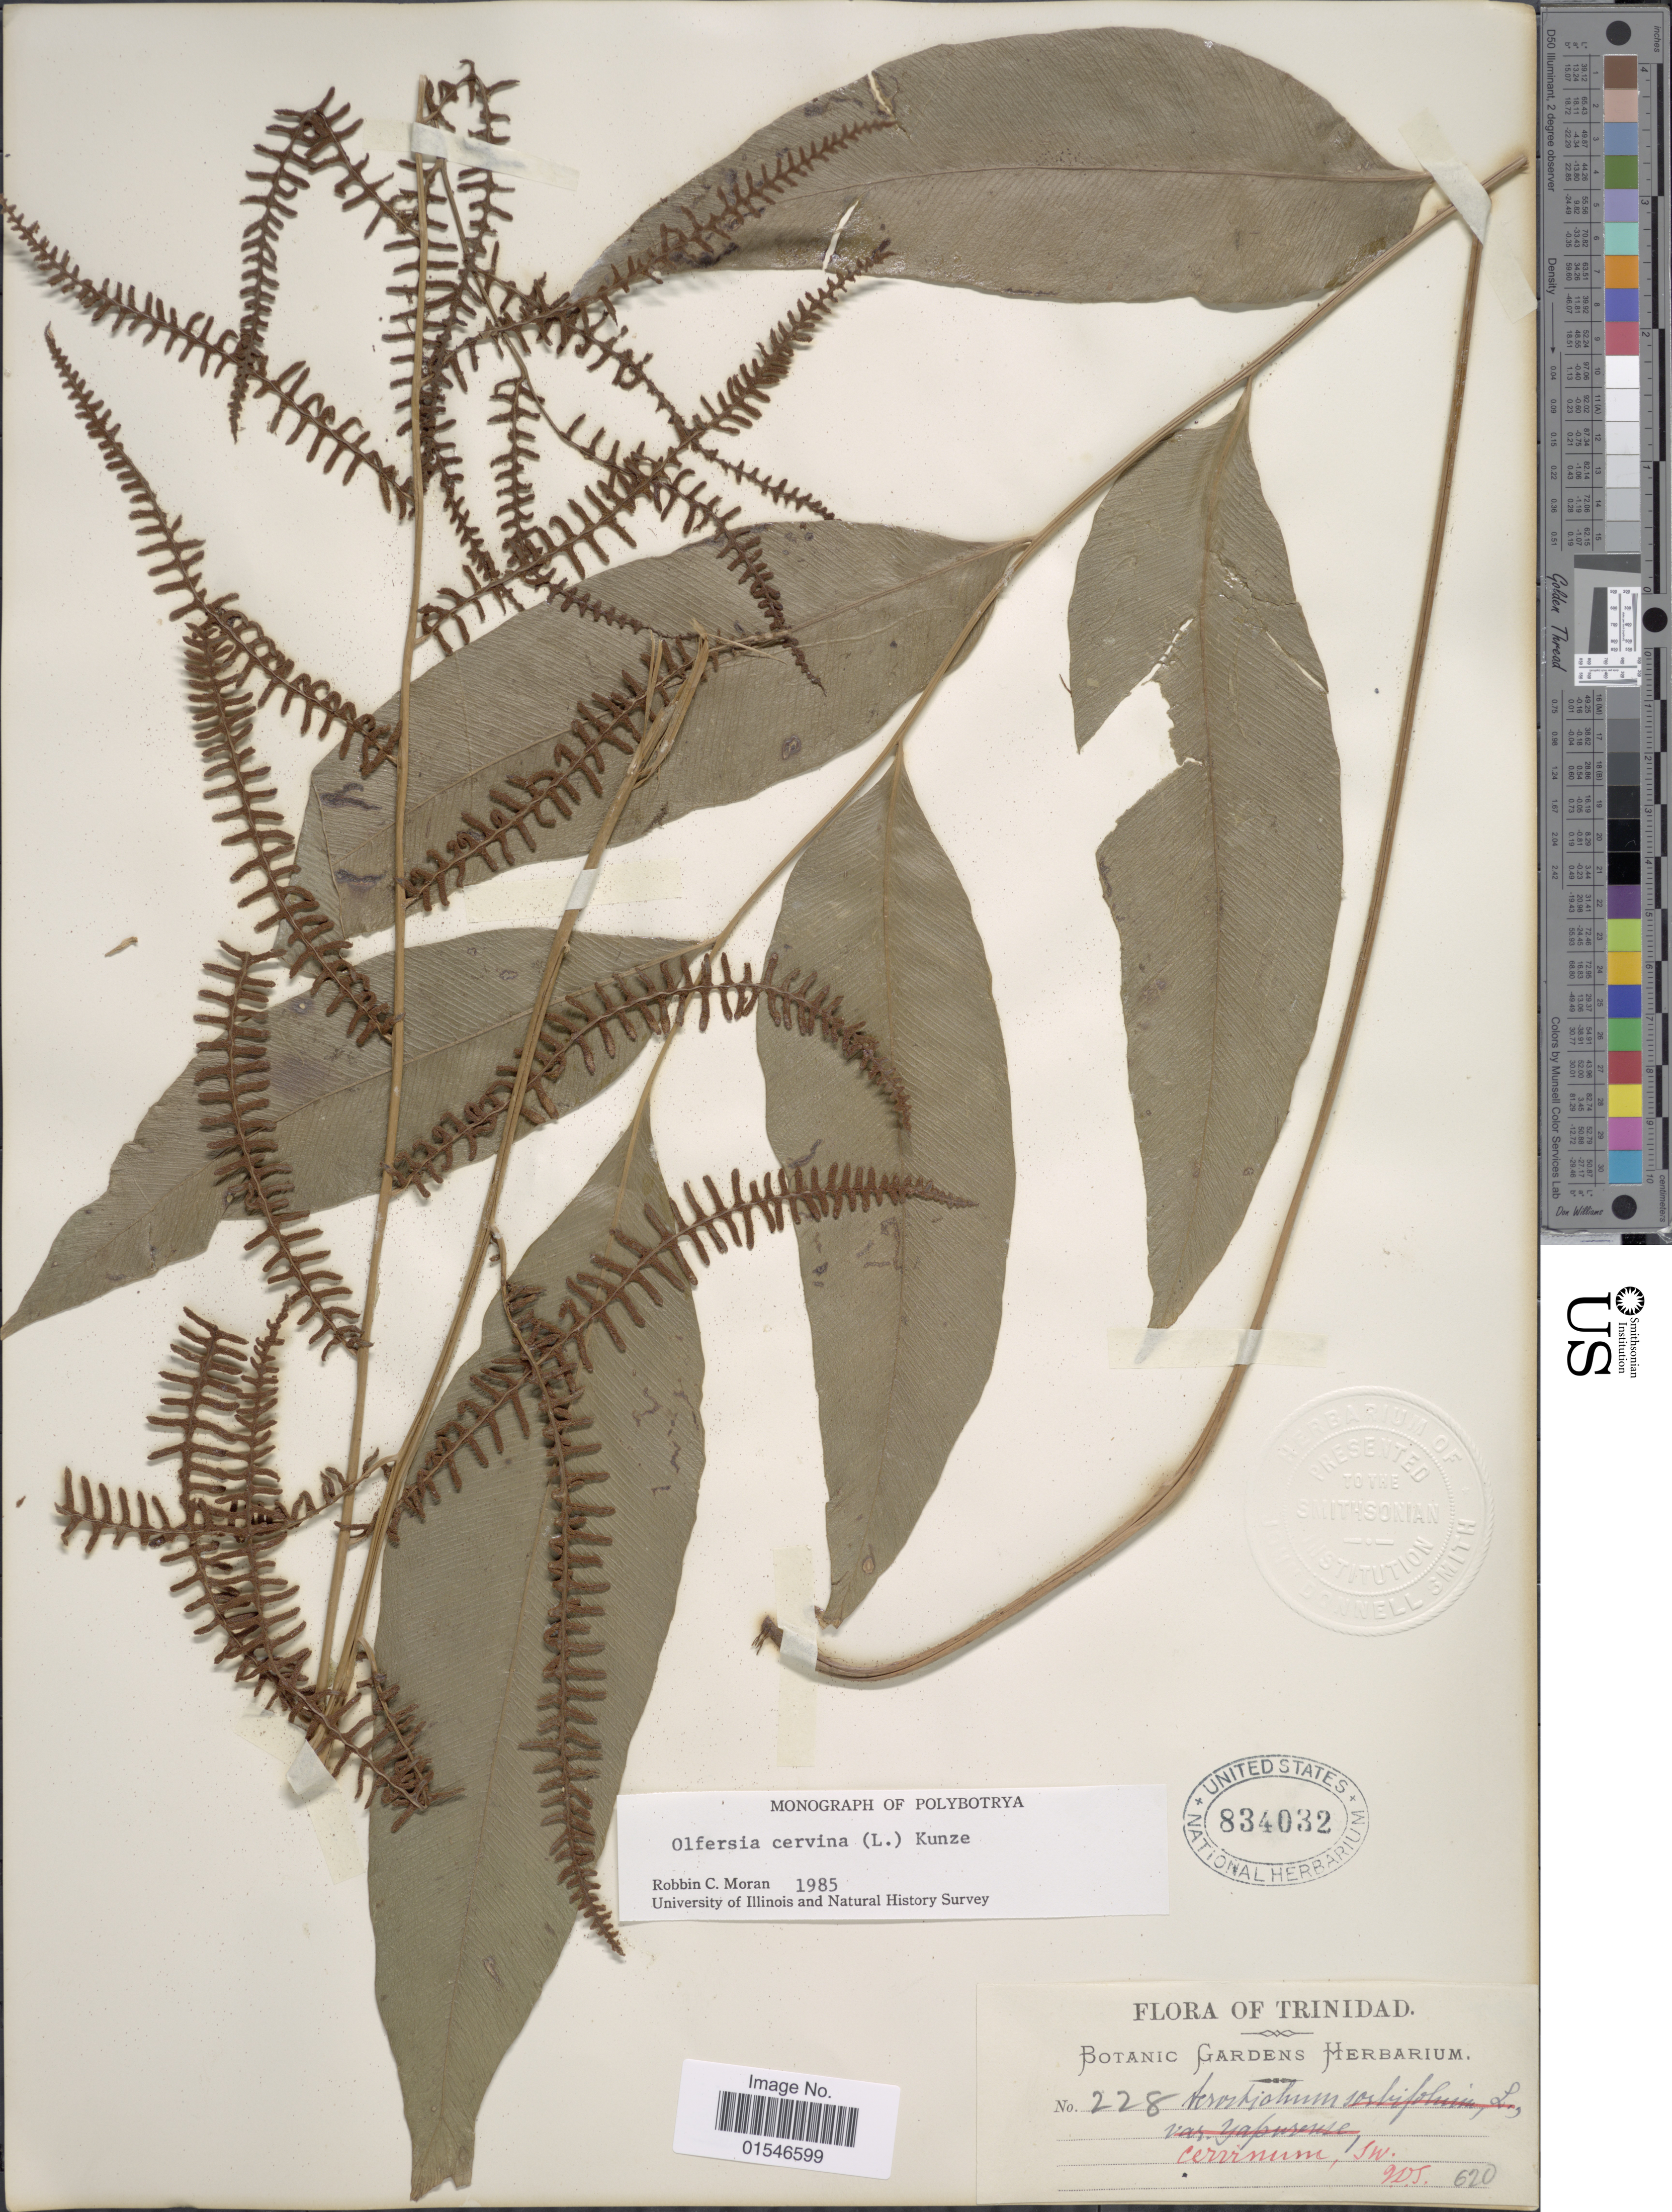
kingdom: Plantae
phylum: Tracheophyta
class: Polypodiopsida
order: Polypodiales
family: Dryopteridaceae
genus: Olfersia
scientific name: Olfersia cervina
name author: (L.) Kunze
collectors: Botanic Gardens Herbarium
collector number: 228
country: Trinidad and Tobago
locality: Trinidad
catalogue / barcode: US 834032